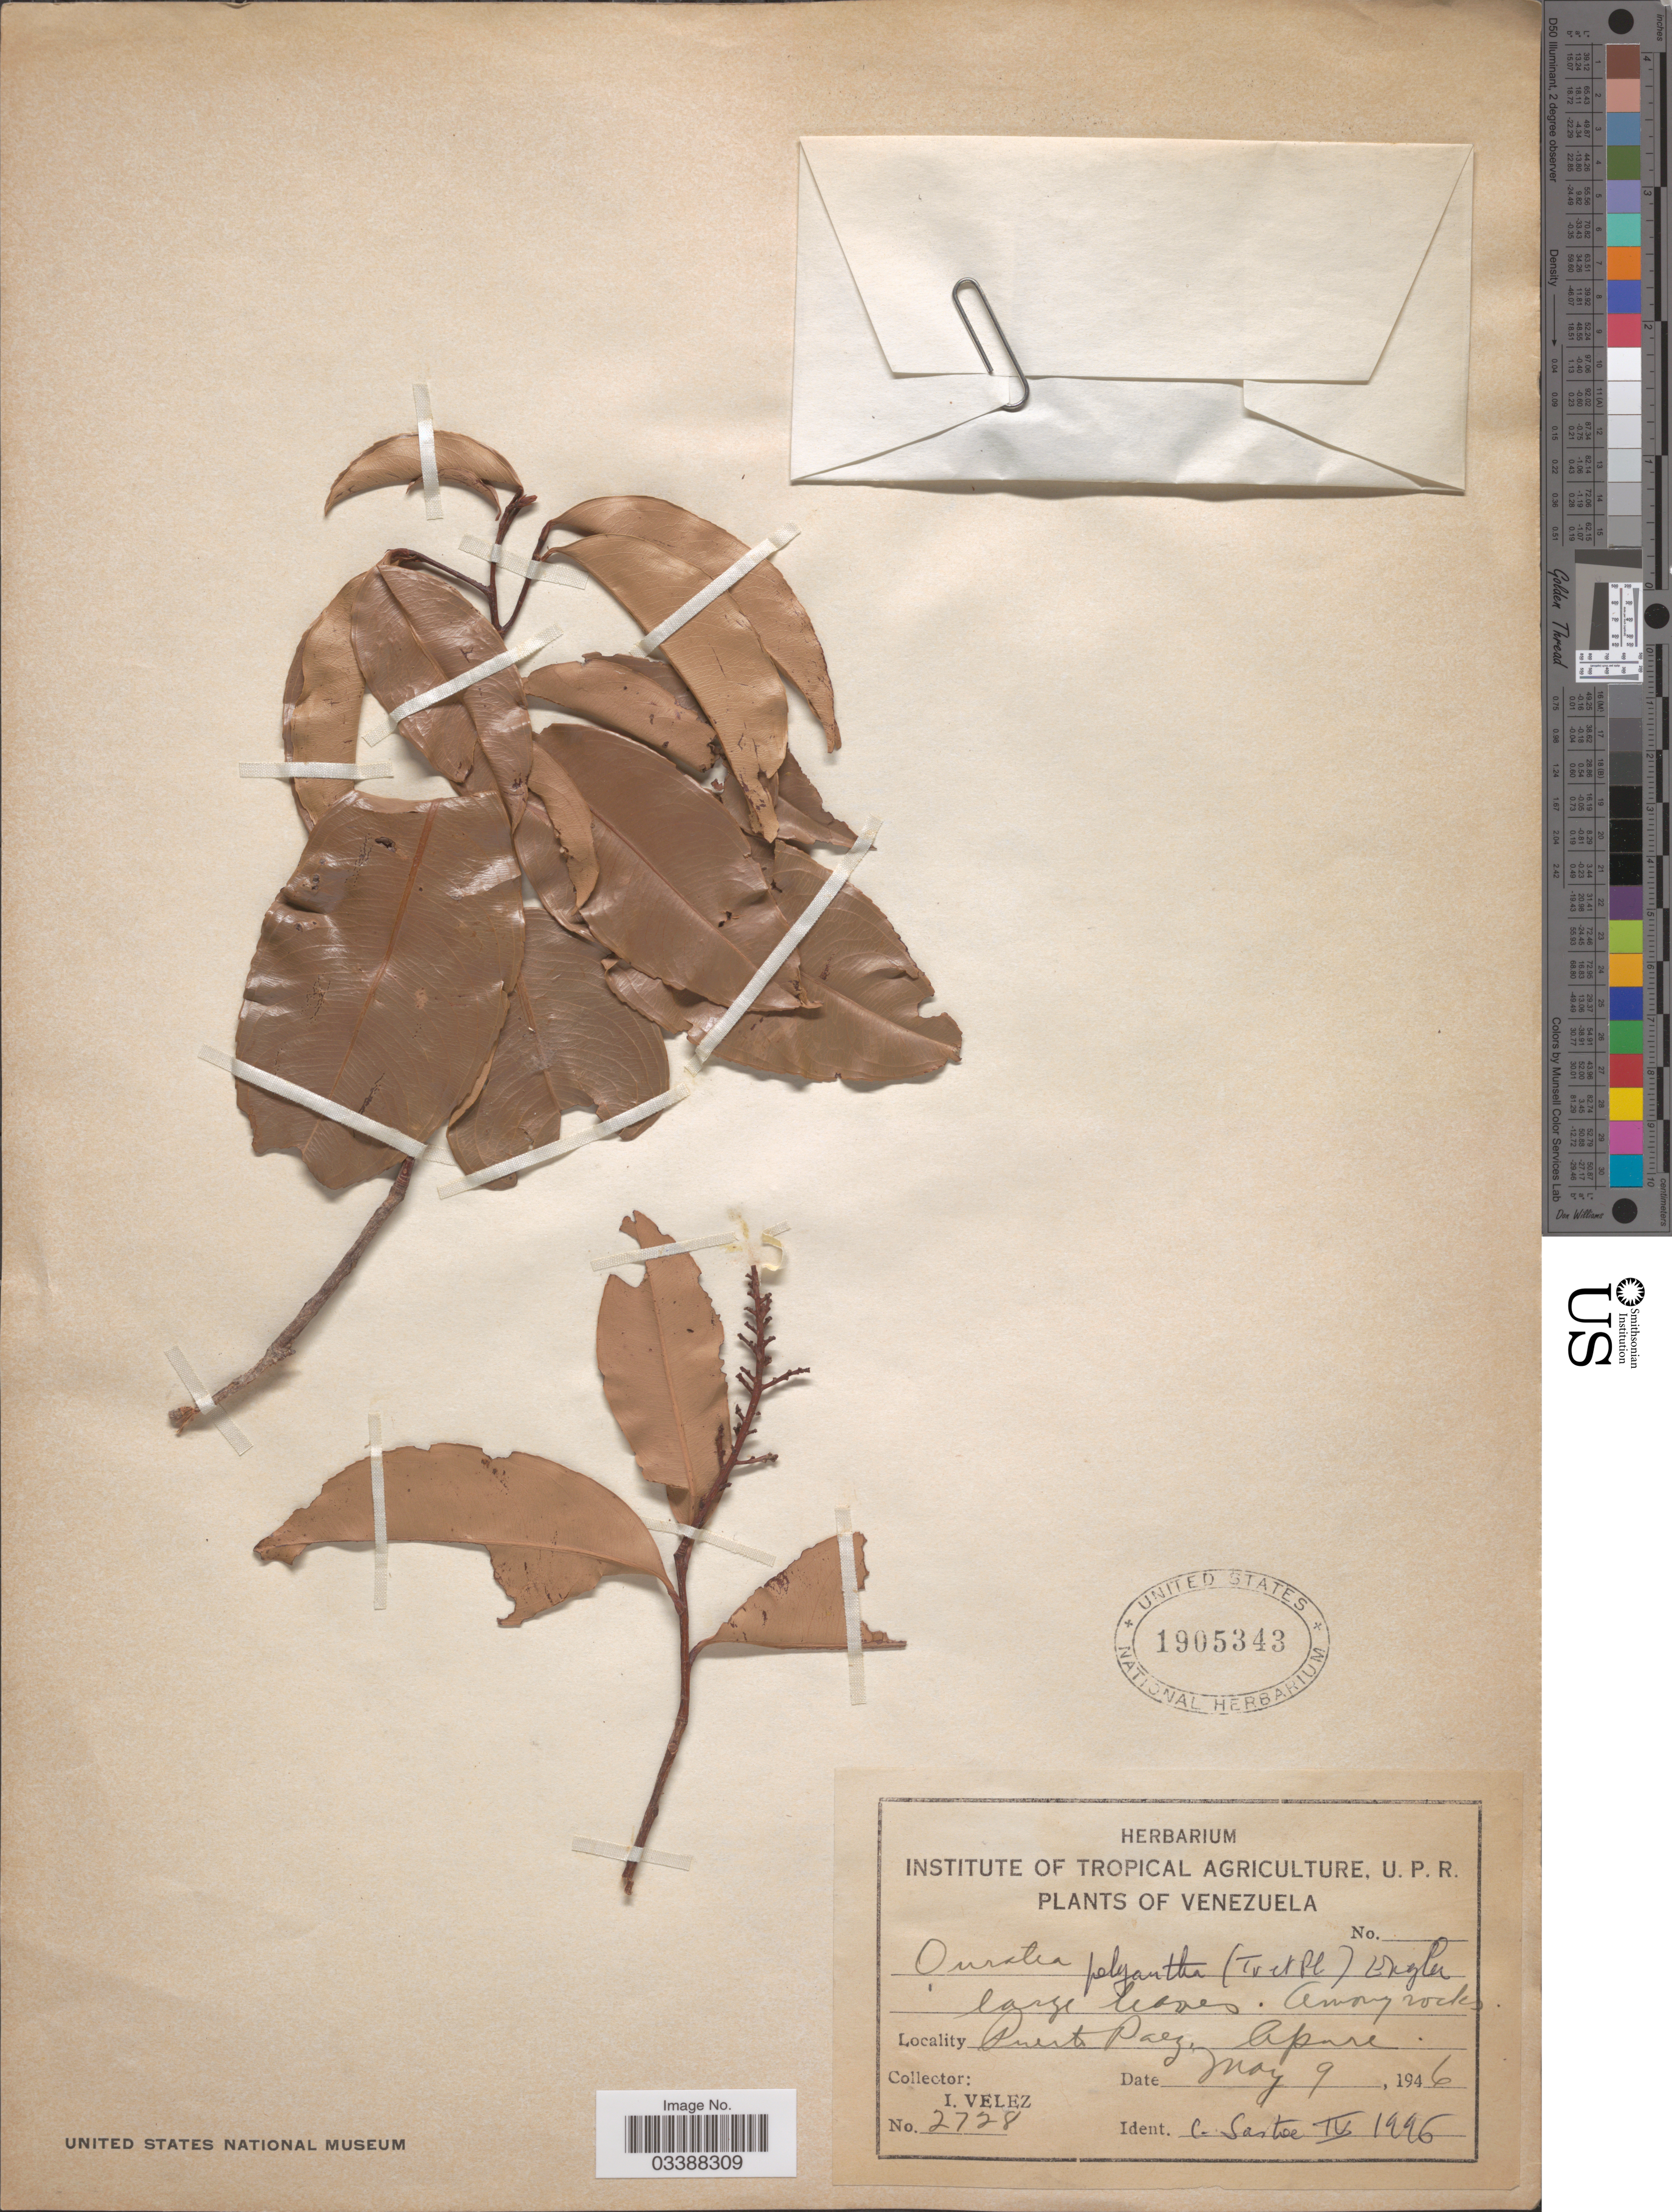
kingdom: Plantae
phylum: Tracheophyta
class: Magnoliopsida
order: Malpighiales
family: Ochnaceae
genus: Ouratea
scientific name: Ouratea polyantha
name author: (Triana & Planch.) Engl.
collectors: I. Velez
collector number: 2728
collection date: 1946-05-09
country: Venezuela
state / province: Apure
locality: Puerto Paez.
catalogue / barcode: US 1905343